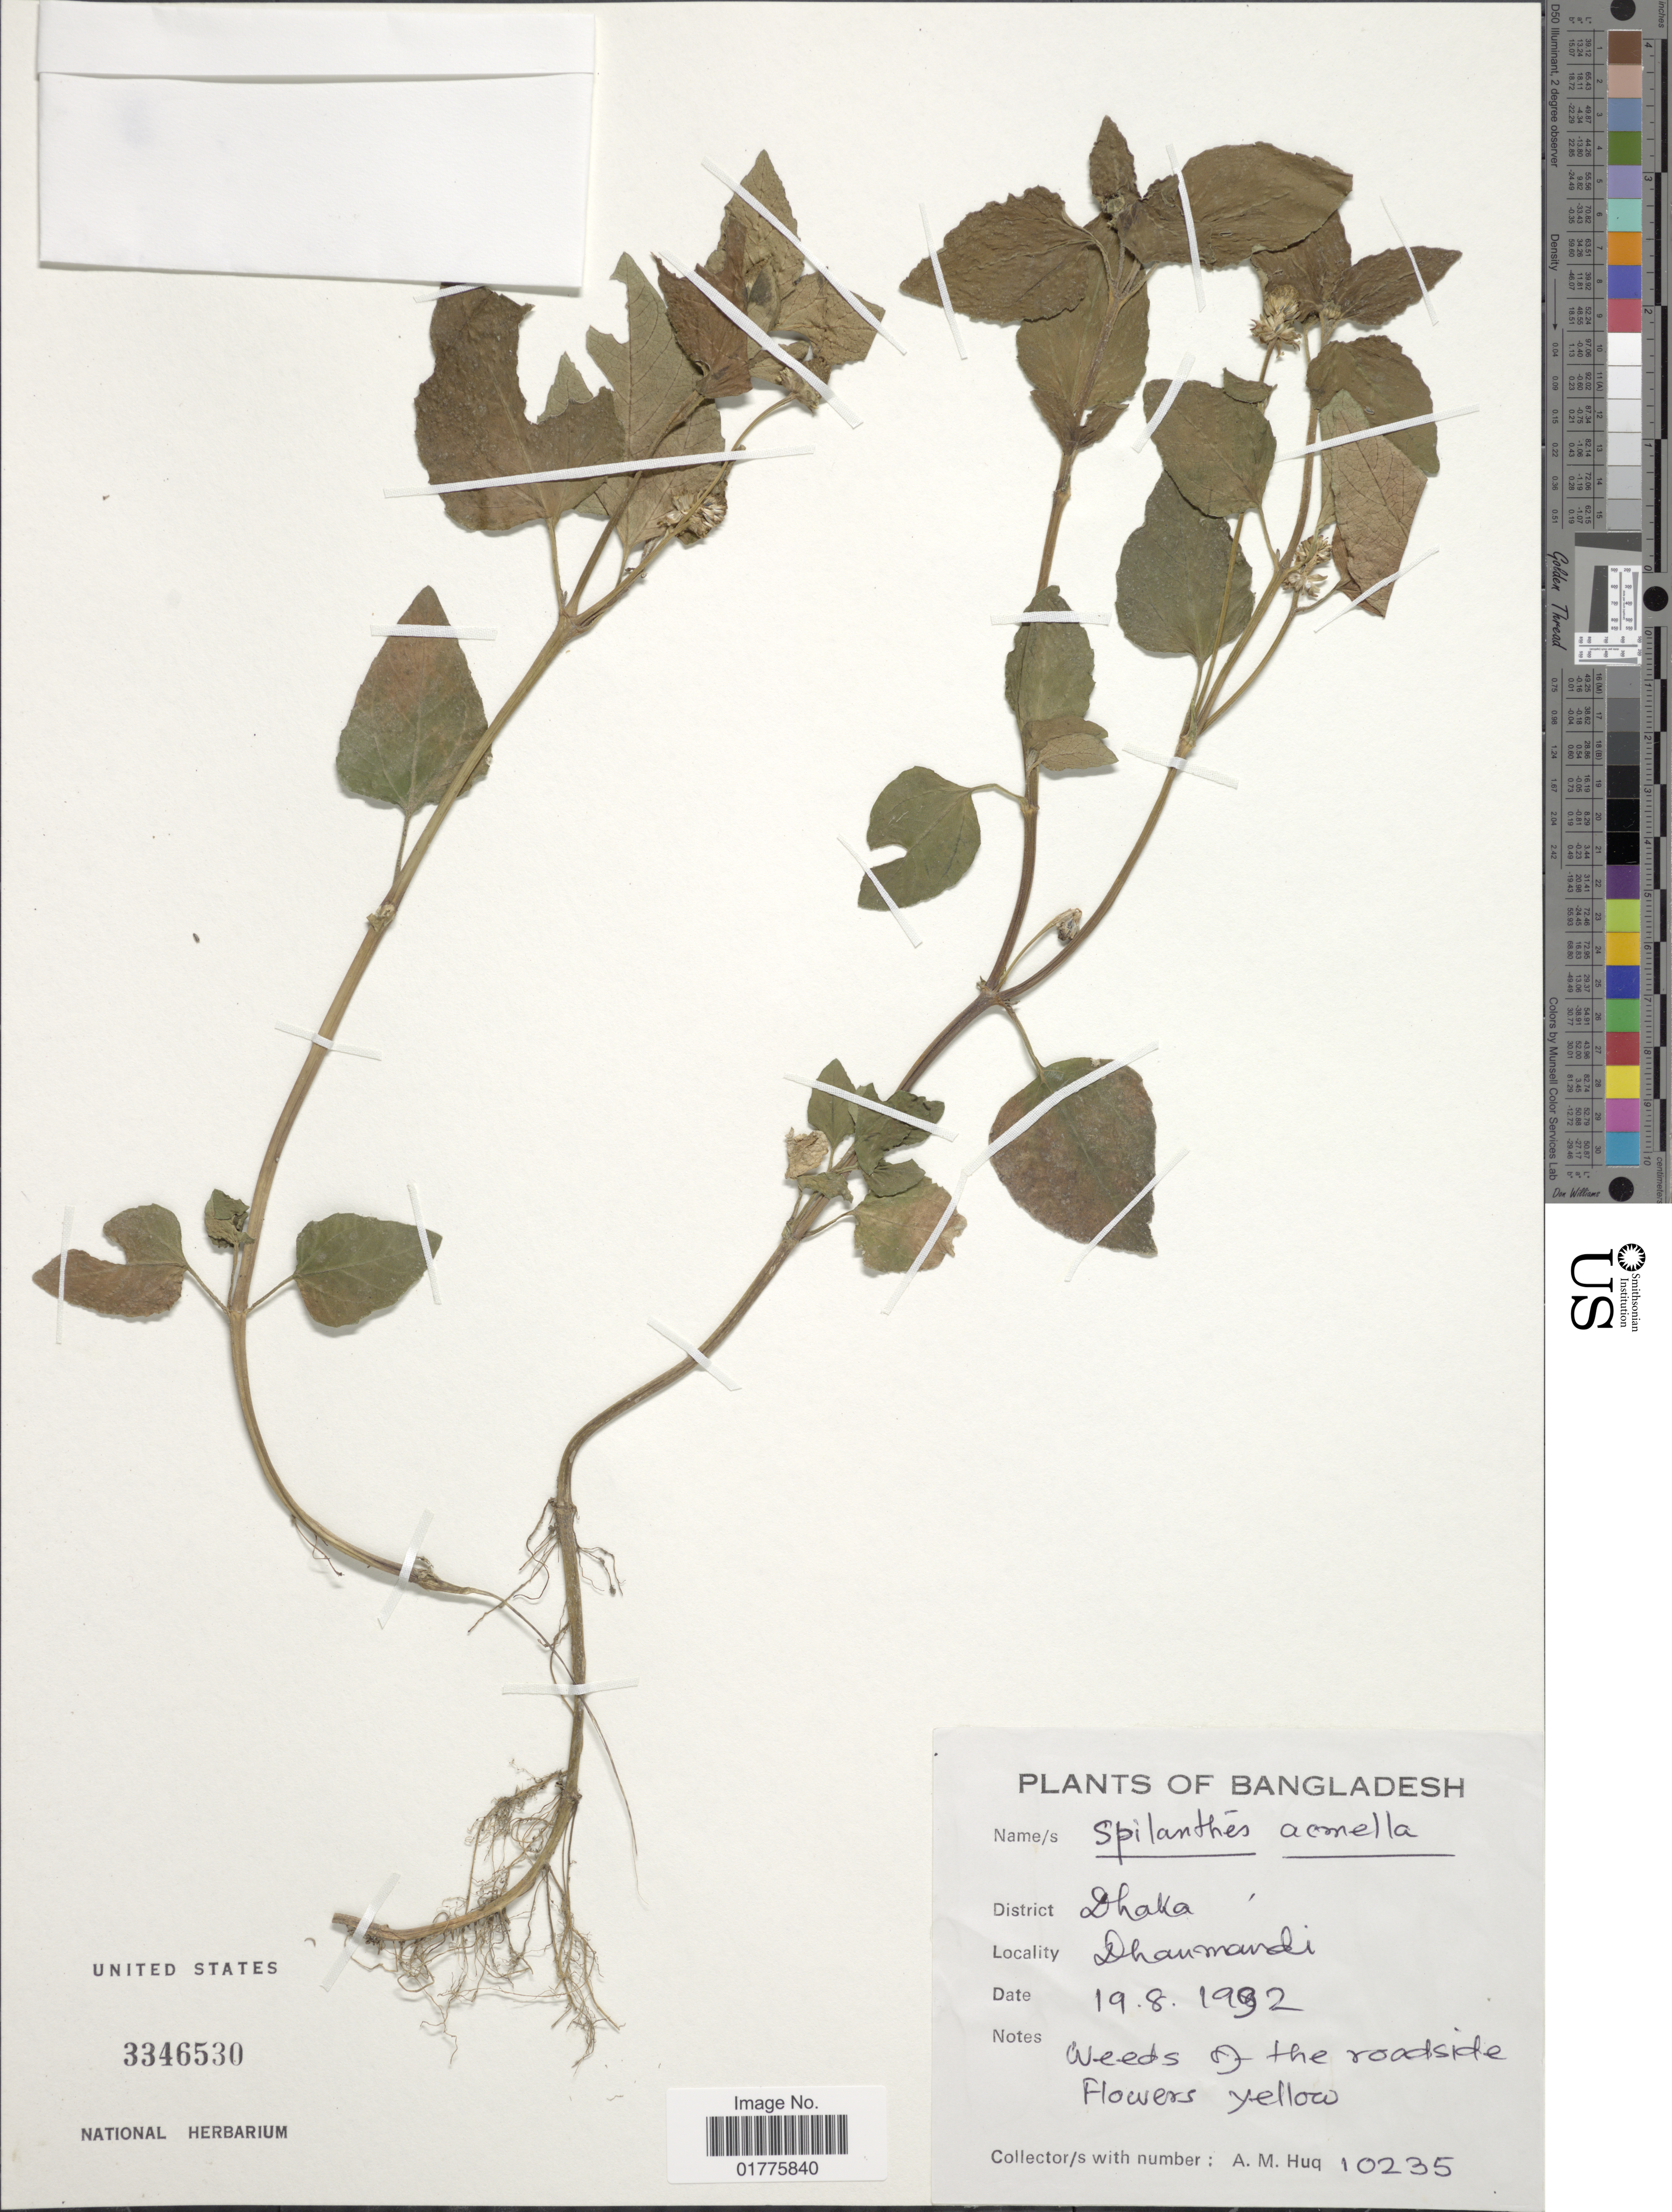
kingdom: Plantae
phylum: Tracheophyta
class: Magnoliopsida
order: Asterales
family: Asteraceae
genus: Acmella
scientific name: Acmella sp.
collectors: A. M. Huq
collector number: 10235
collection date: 1932-08-19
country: Bangladesh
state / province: Dhaka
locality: Dhanmandi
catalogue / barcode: US 3346530